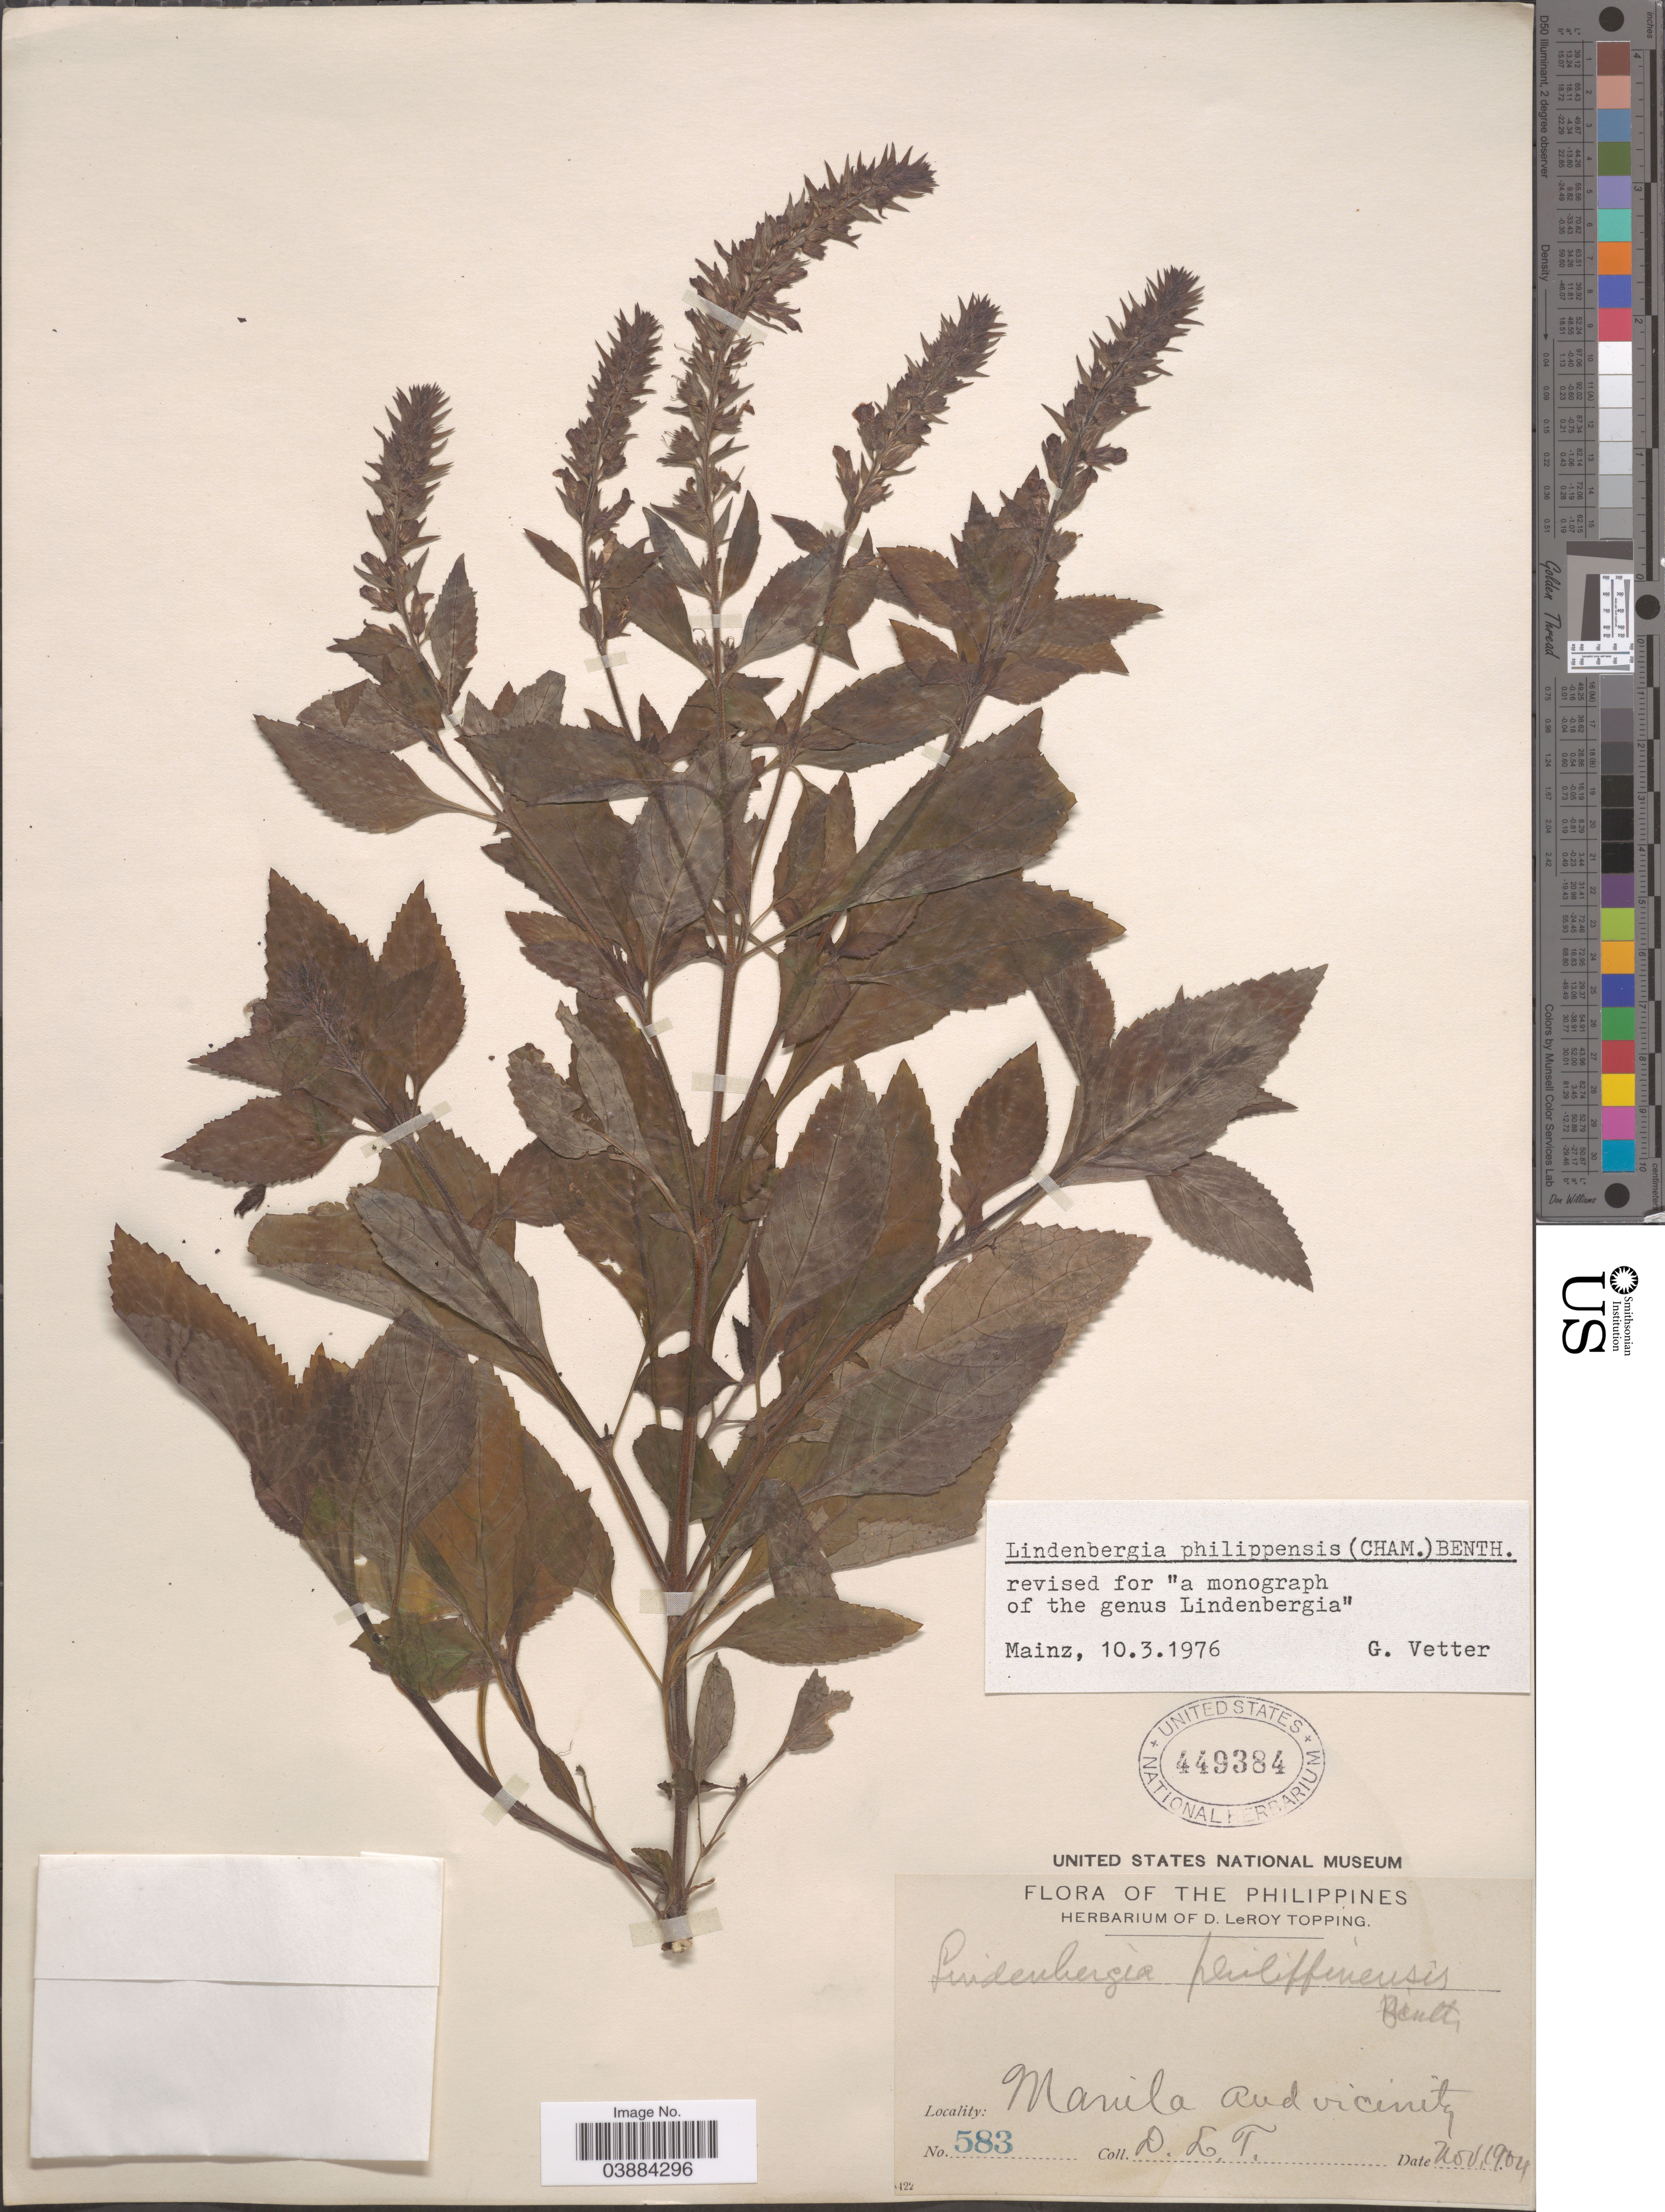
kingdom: Plantae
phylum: Tracheophyta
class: Magnoliopsida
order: Lamiales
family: Orobanchaceae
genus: Lindenbergia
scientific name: Lindenbergia philippensis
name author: (Cham. & Schltdl.) Benth.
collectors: D. L. Topping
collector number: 583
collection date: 1904-11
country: Philippines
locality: Manila and vicinity.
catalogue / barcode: US 449384